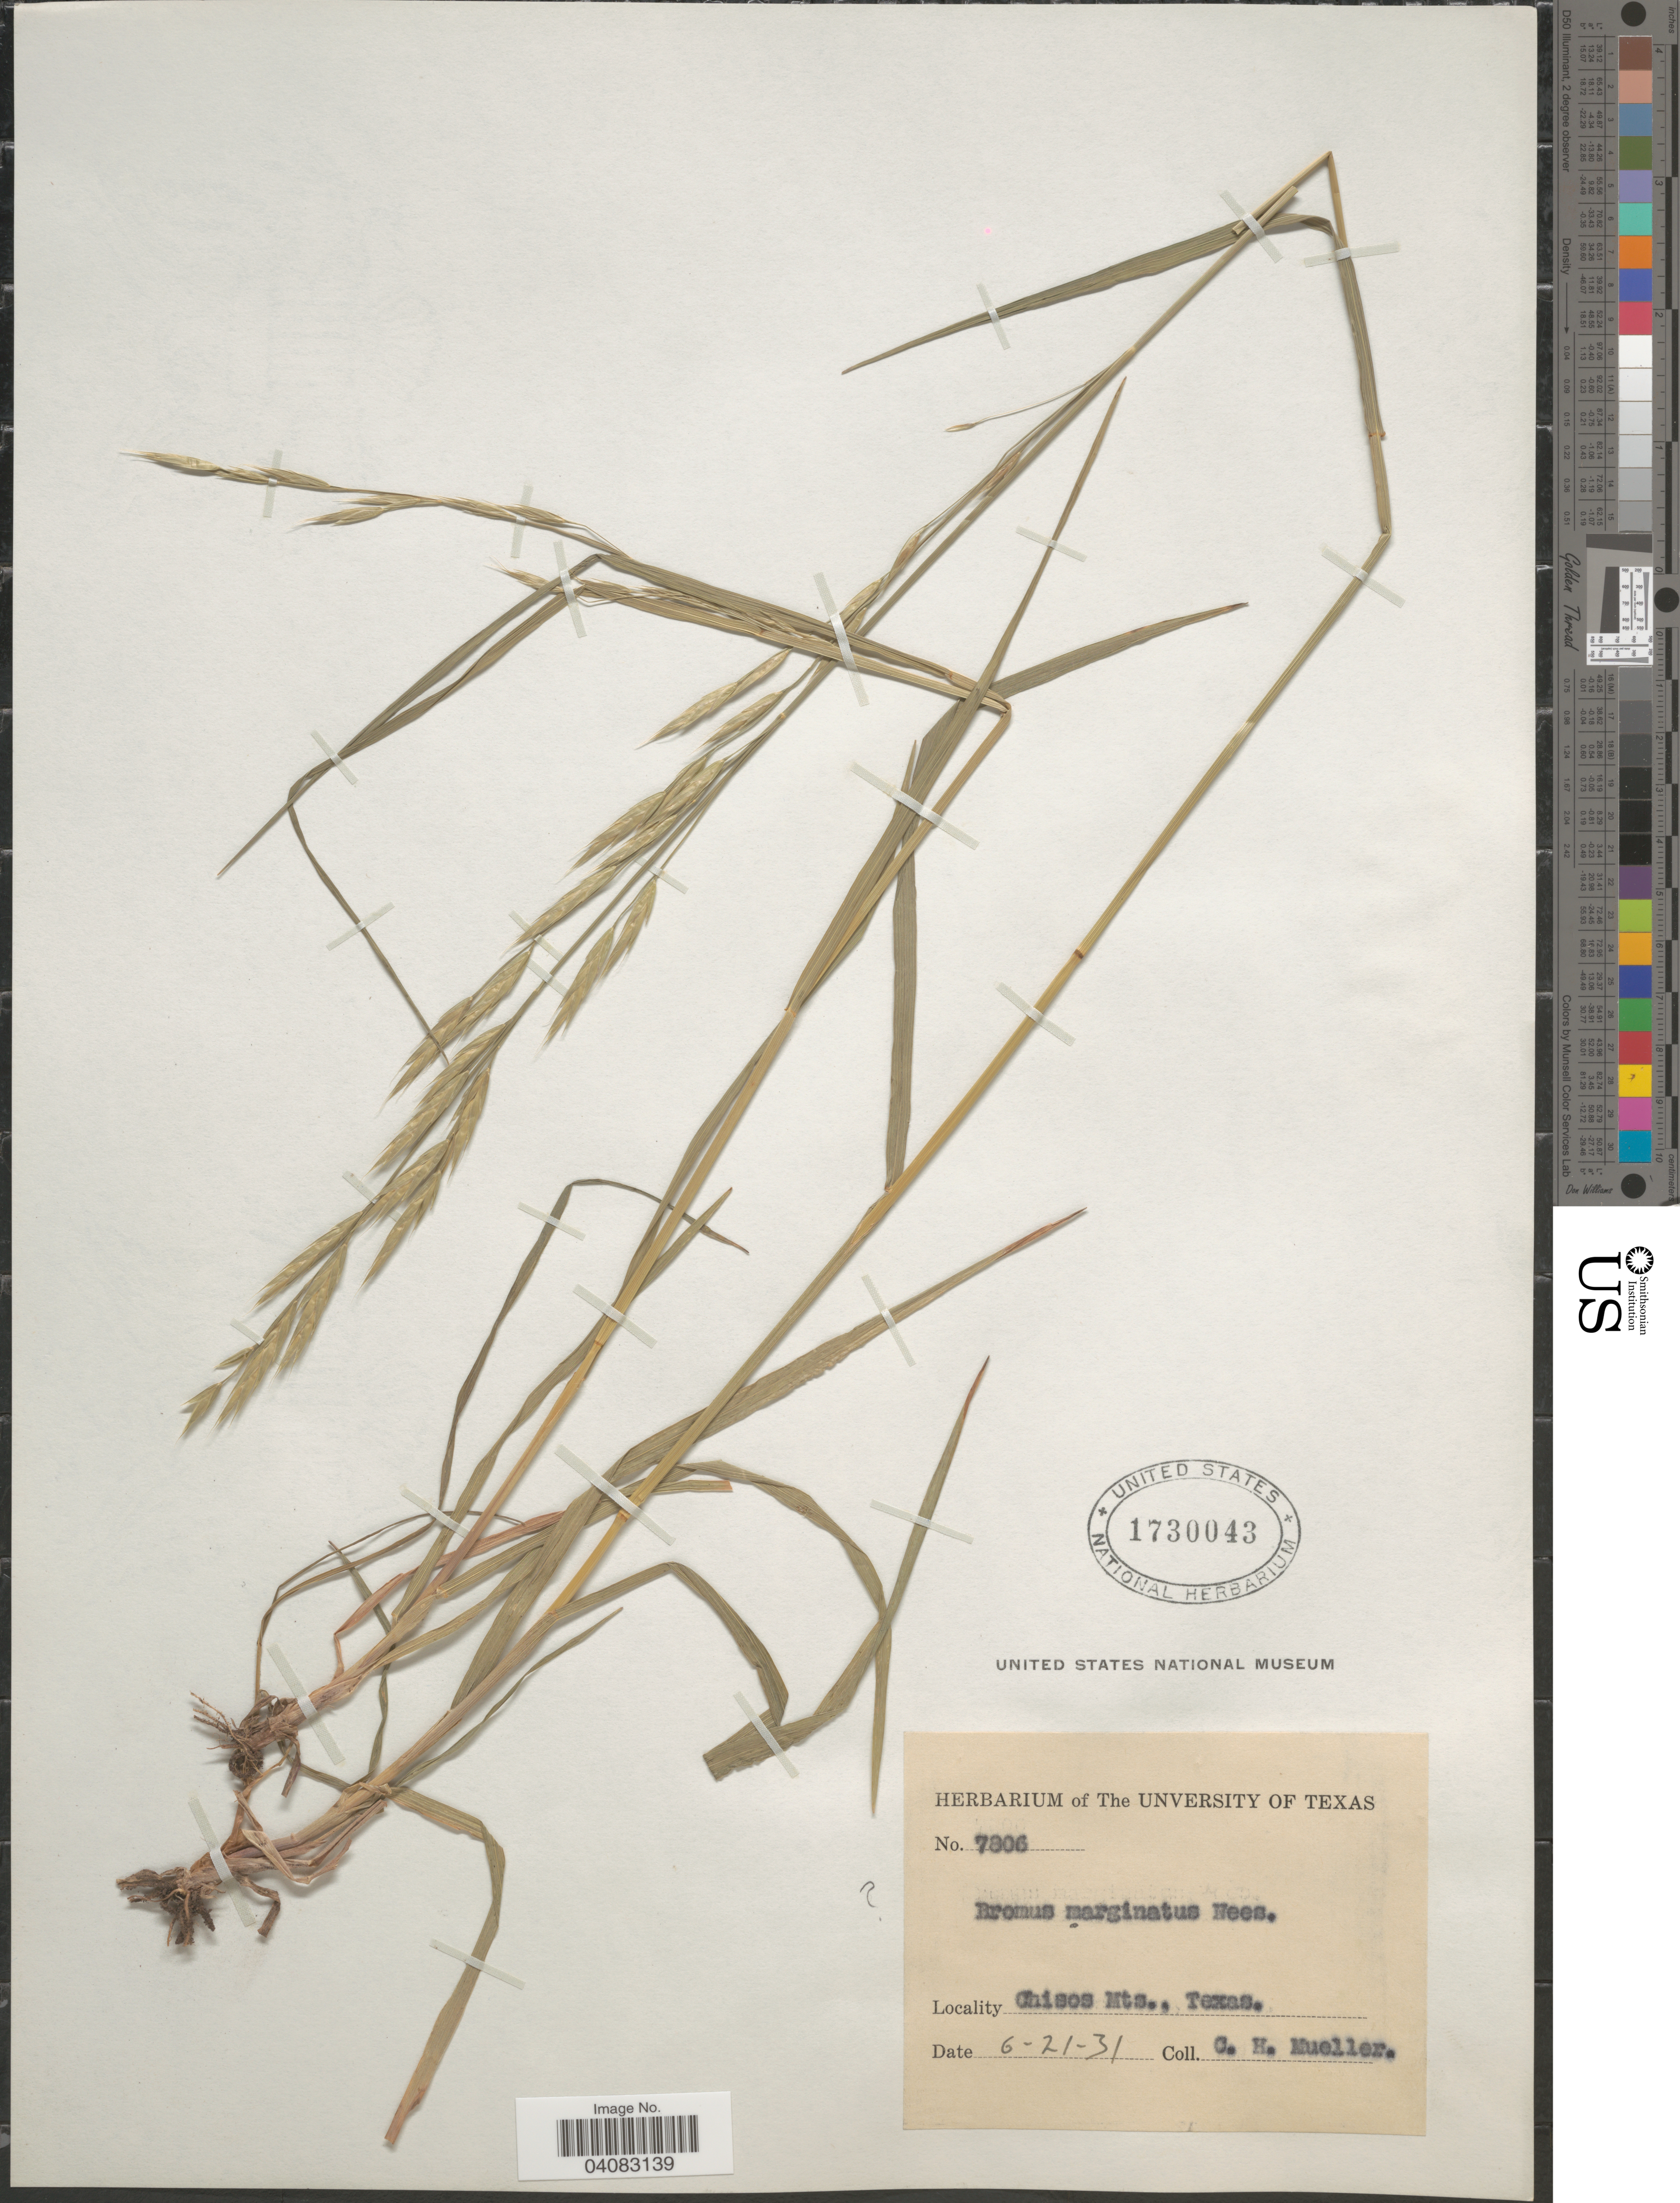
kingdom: Plantae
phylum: Tracheophyta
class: Liliopsida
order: Poales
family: Poaceae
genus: Bromus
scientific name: Bromus marginatus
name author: Nees ex Steud.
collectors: C. H. Mueller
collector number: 7806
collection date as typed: Transcribed d/m/y: 21/6/31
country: United States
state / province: Texas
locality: Chisos Mts.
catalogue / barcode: US 1730043